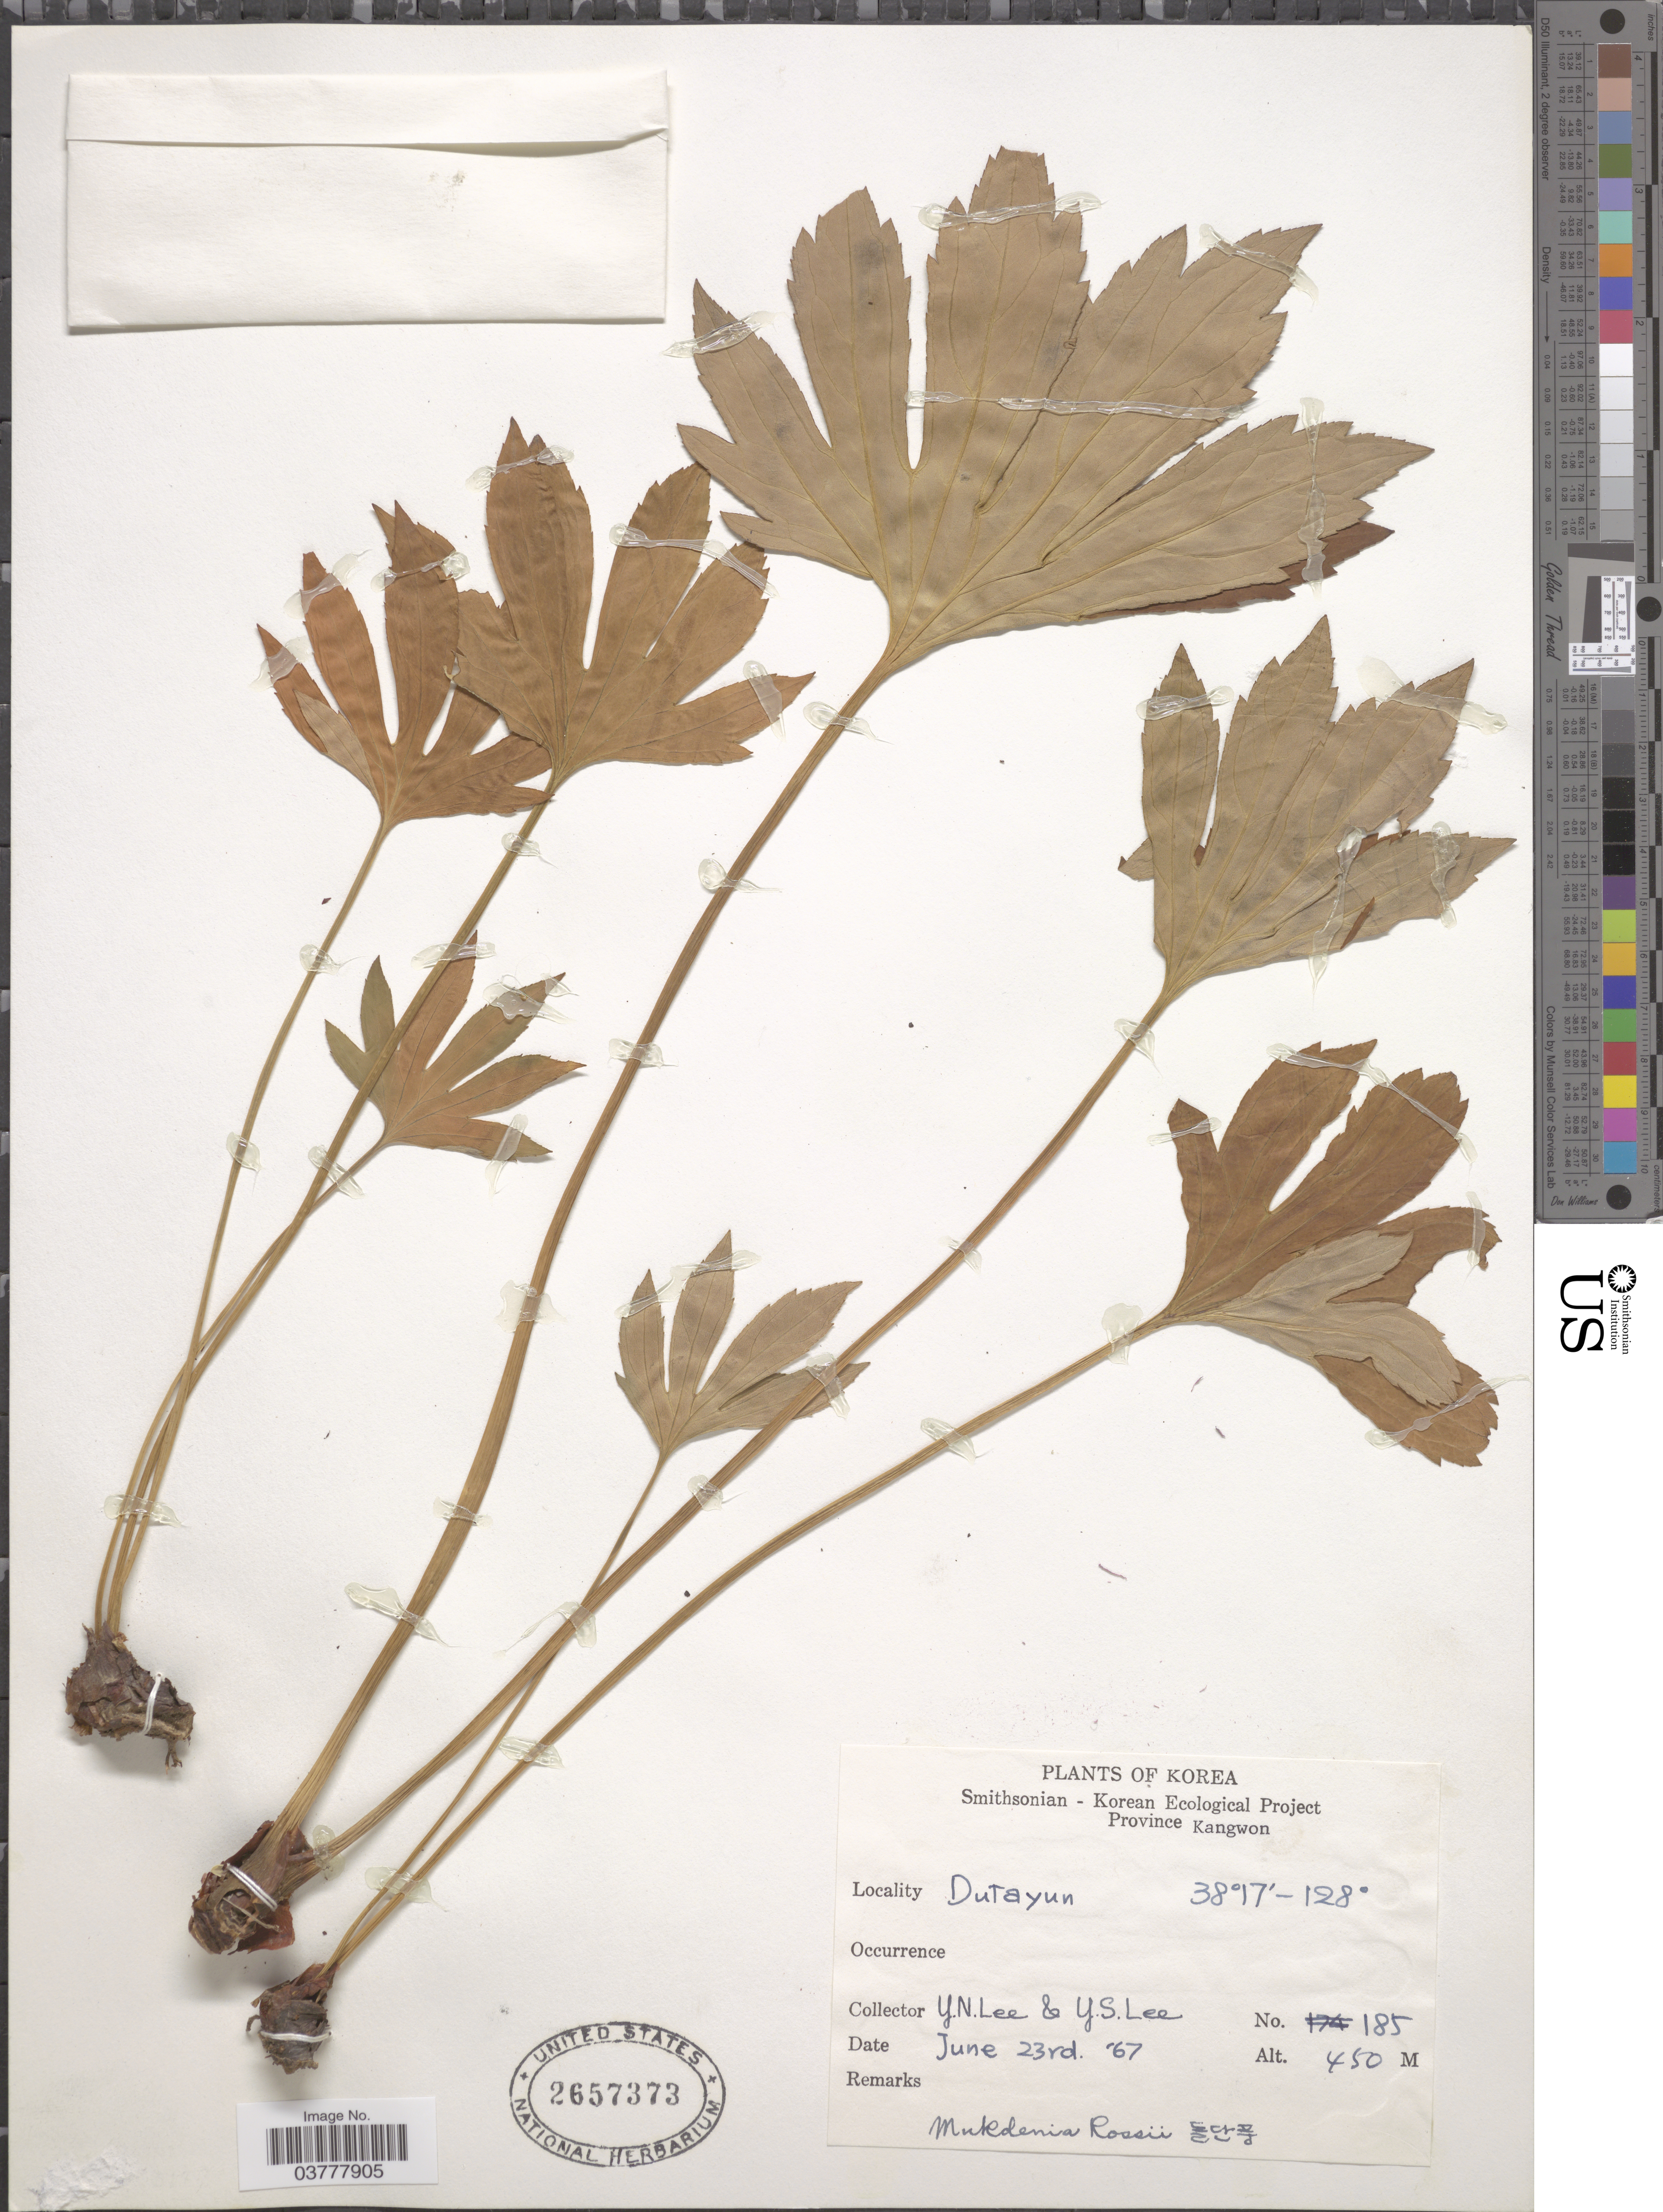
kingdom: Plantae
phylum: Tracheophyta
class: Magnoliopsida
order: Saxifragales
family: Saxifragaceae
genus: Mukdenia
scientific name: Mukdenia rossii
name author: (Oliv.) Koidz.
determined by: Strong, Mark T., (BOT), Smithsonian Institution - National Museum of Natural History (UNITED STATES)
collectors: Y. N. Lee & Y. S. Lee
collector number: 185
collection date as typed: Transcribed d/m/y: 23/6/67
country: North Korea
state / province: Kangwon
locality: Dutayun.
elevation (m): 450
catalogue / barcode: US 2657373